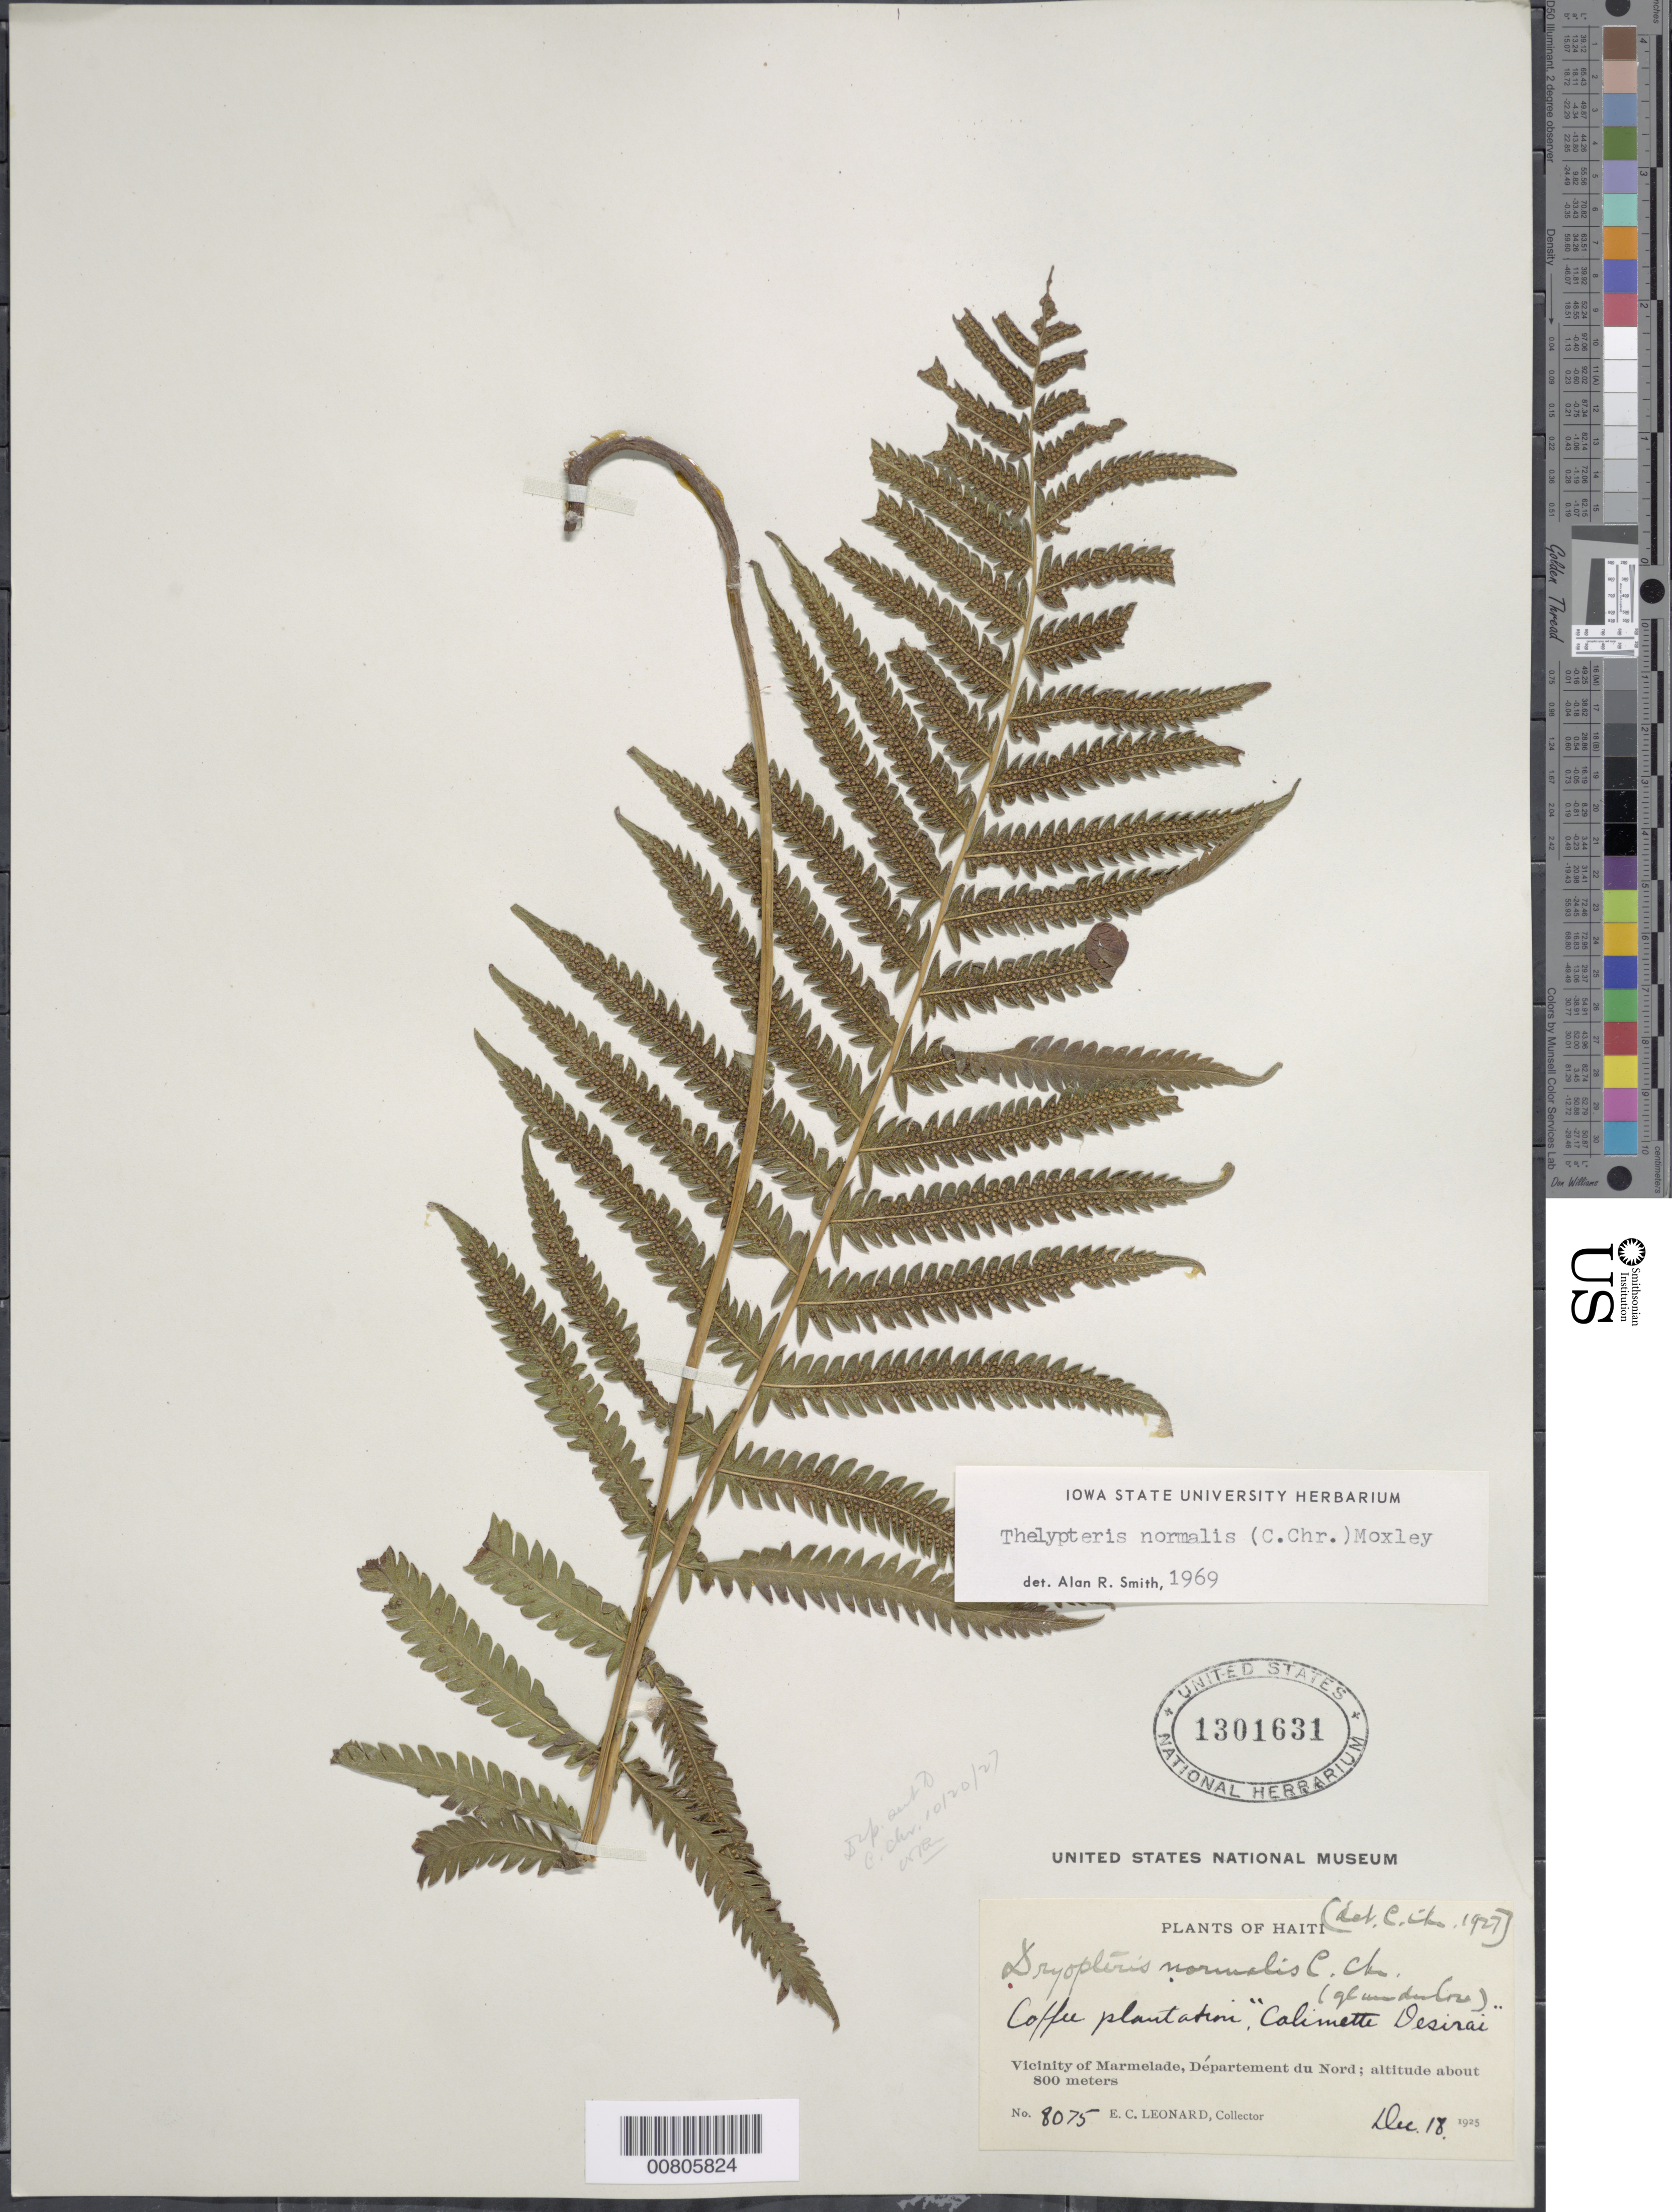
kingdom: Plantae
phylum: Tracheophyta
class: Polypodiopsida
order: Polypodiales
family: Thelypteridaceae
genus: Christella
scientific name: Christella kunthii comb. ined.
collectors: E. C. Leonard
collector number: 8075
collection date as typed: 18 Dec 1925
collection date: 1925-12-18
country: Haiti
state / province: Nord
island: Hispaniola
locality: Marmelade vicinity, "Calimette Desirai"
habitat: Coffee plantation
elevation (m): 800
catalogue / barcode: US 1301631